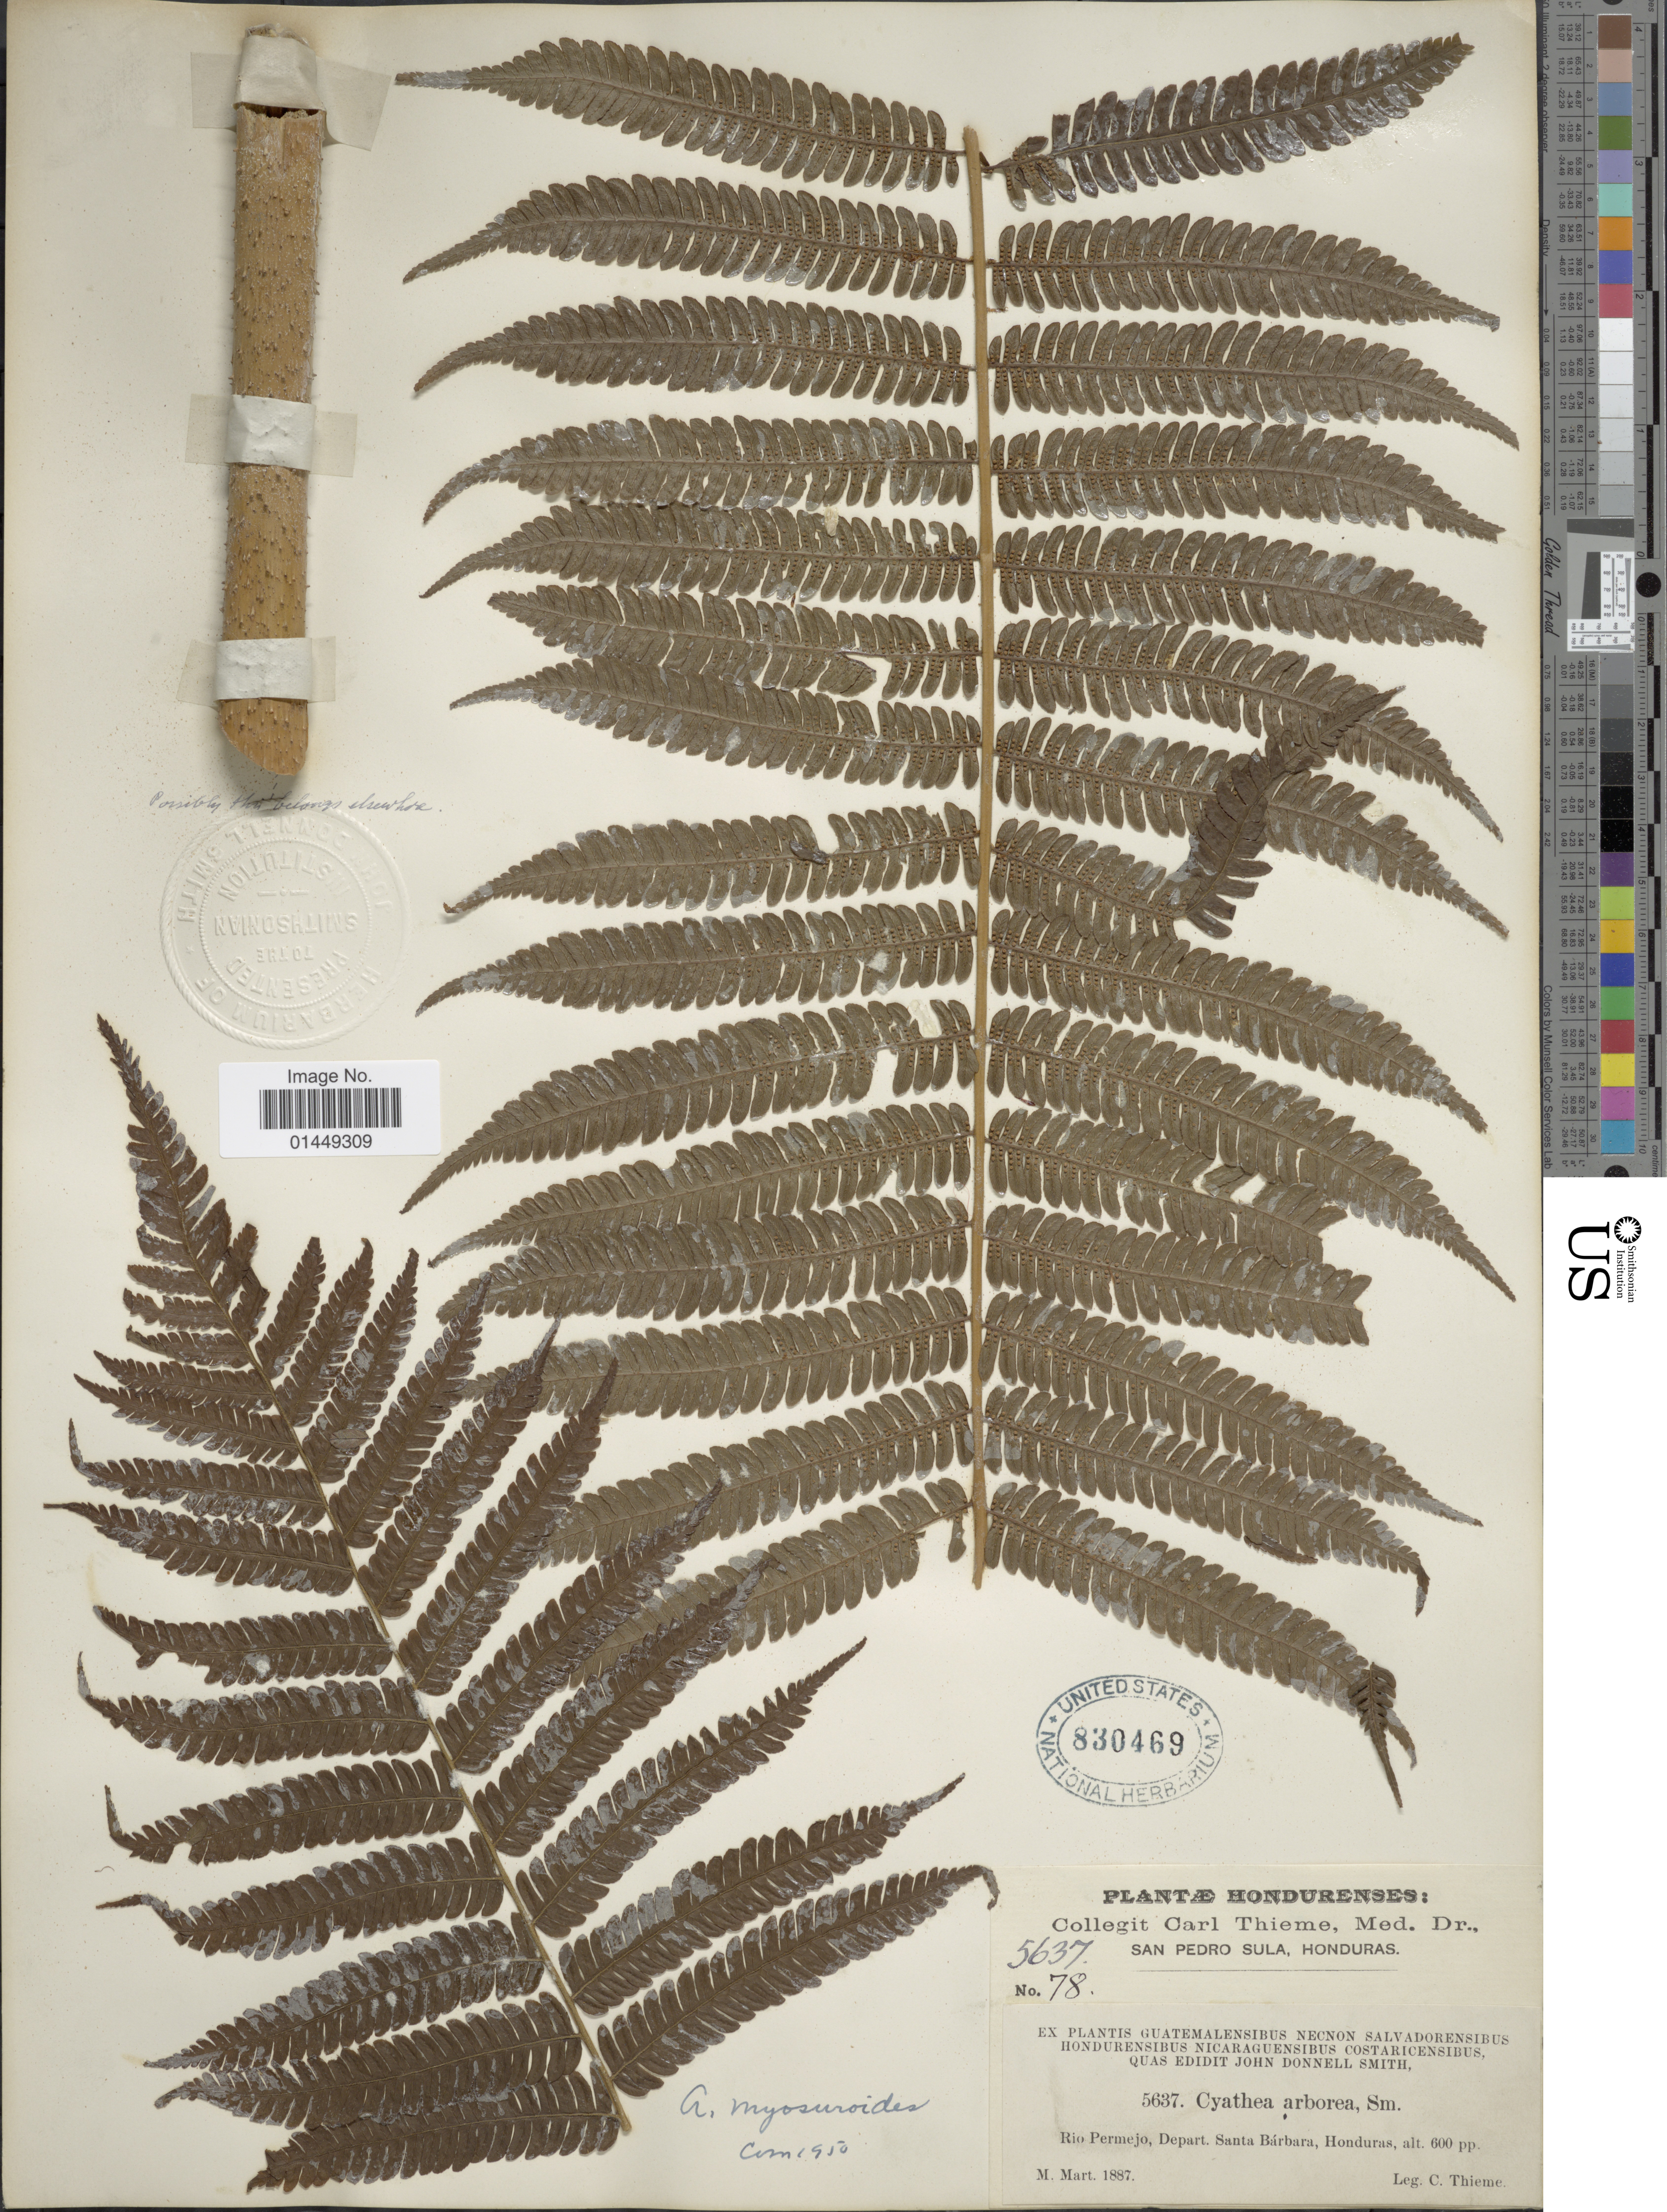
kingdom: Plantae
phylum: Tracheophyta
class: Polypodiopsida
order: Cyatheales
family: Cyatheaceae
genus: Cyathea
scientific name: Cyathea myosuriodes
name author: (Liebm.) Domin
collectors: C. Thieme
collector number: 5637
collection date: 1887-03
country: Honduras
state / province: Santa Bárbara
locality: Rio Permejo, Depart. Santa Bárbara, Honduras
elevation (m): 183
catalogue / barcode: US 830469